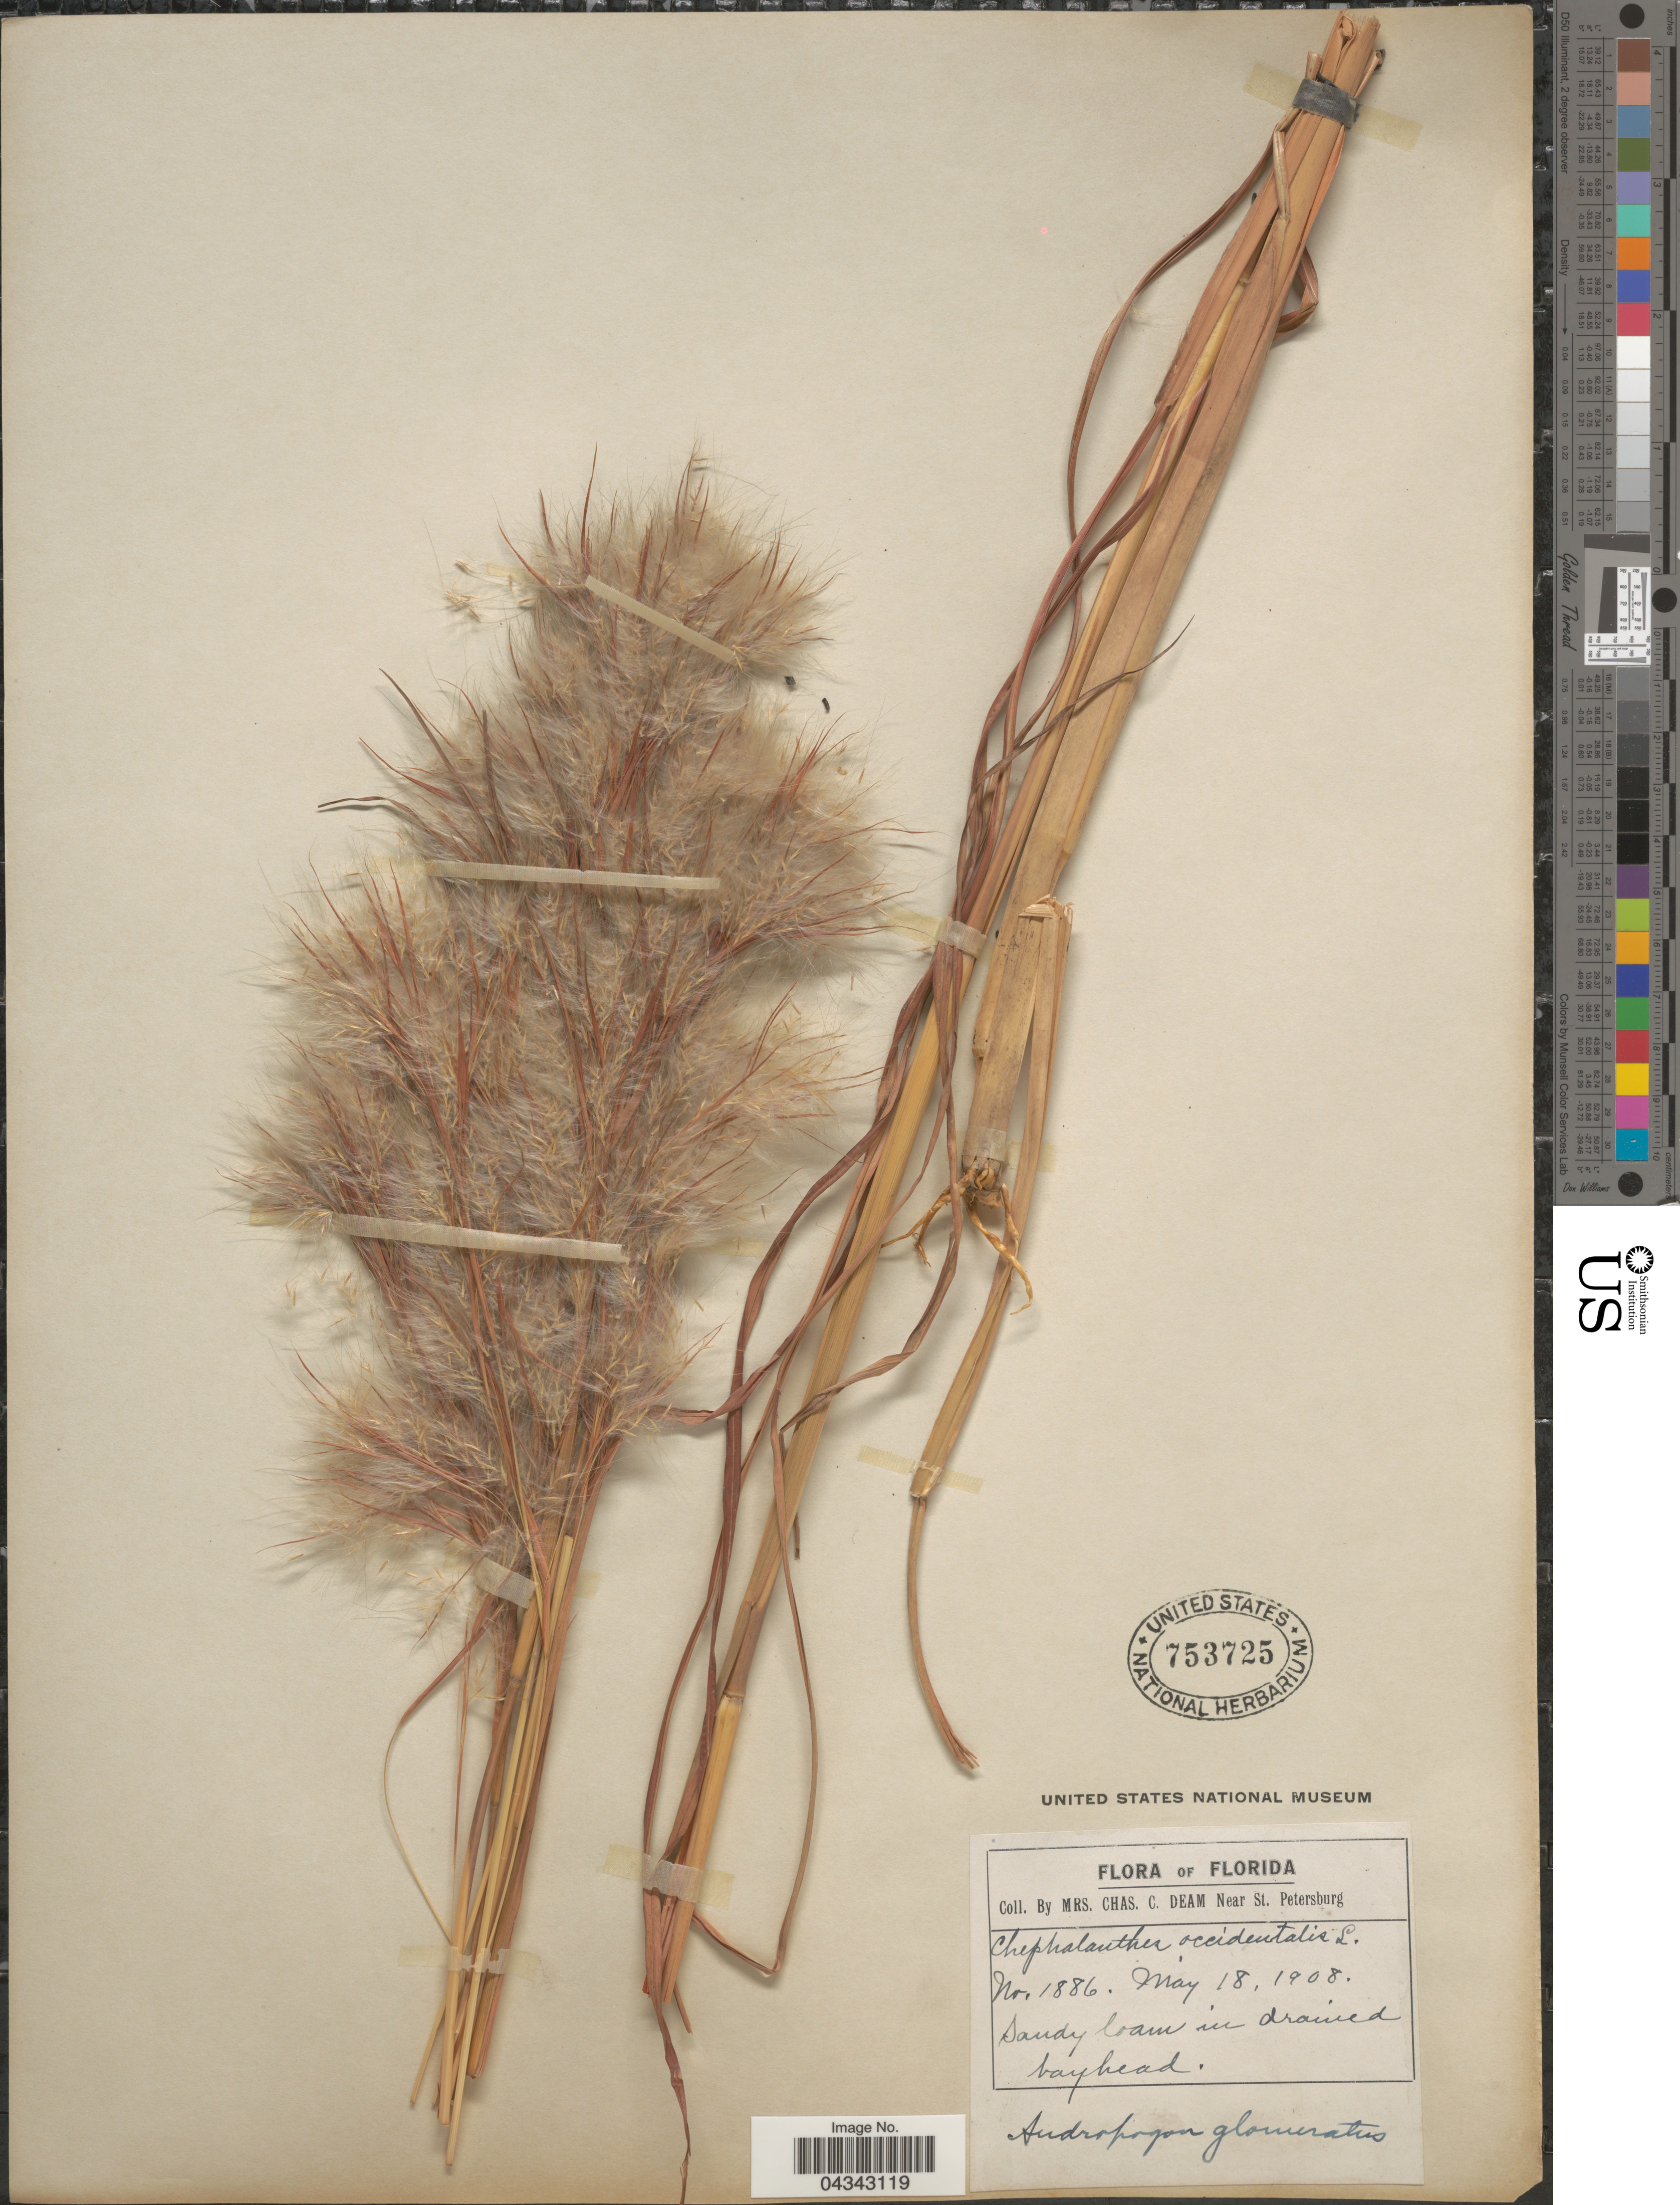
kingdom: Plantae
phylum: Tracheophyta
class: Liliopsida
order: Poales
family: Poaceae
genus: Andropogon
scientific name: Andropogon glomeratus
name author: (Walter) Britton, Stearns & Poggenb.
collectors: C. Deam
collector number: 1886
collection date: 1908-05-18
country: United States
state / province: Florida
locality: Near St. Petersburg.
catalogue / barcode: US 753725